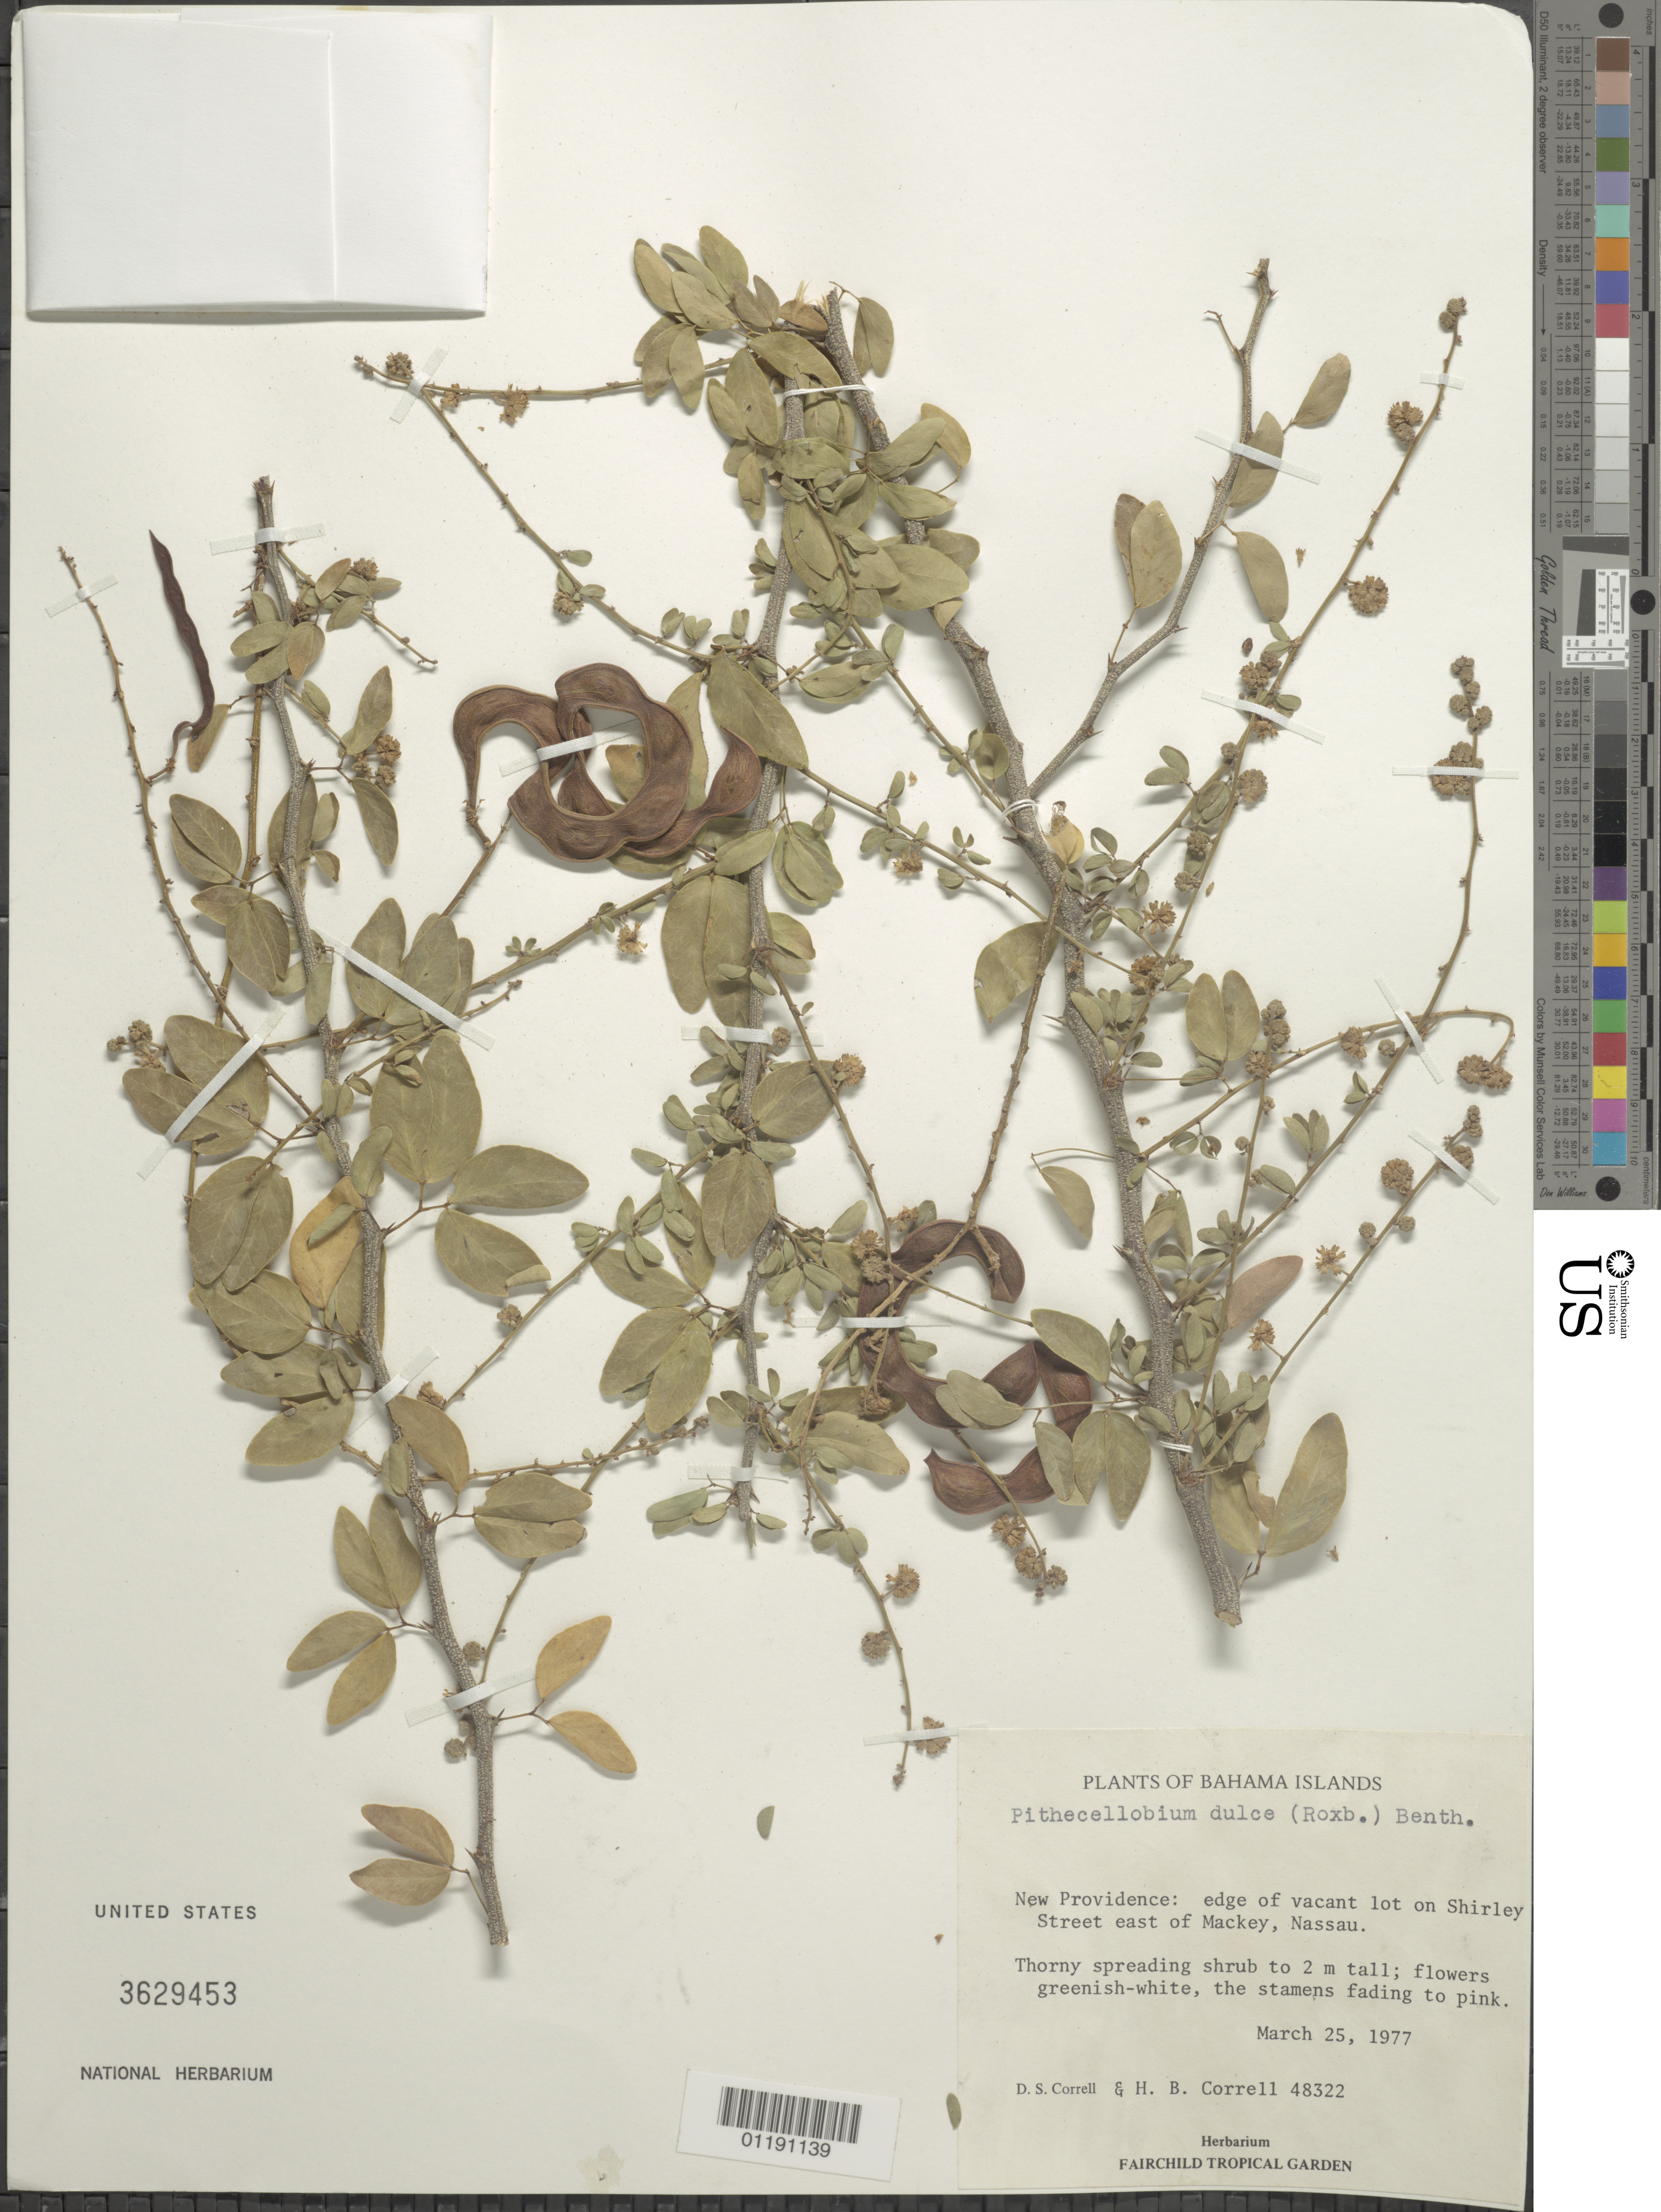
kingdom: Plantae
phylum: Tracheophyta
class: Magnoliopsida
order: Fabales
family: Fabaceae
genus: Pithecellobium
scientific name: Pithecellobium dulce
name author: (Roxb.) Benth.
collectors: D. S. Correll & H. Correll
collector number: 48322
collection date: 1977-03-25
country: Bahamas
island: New Providence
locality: Edge of vacant lot on Shirley Street E of Mackey, Nassau.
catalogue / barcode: US 3629453